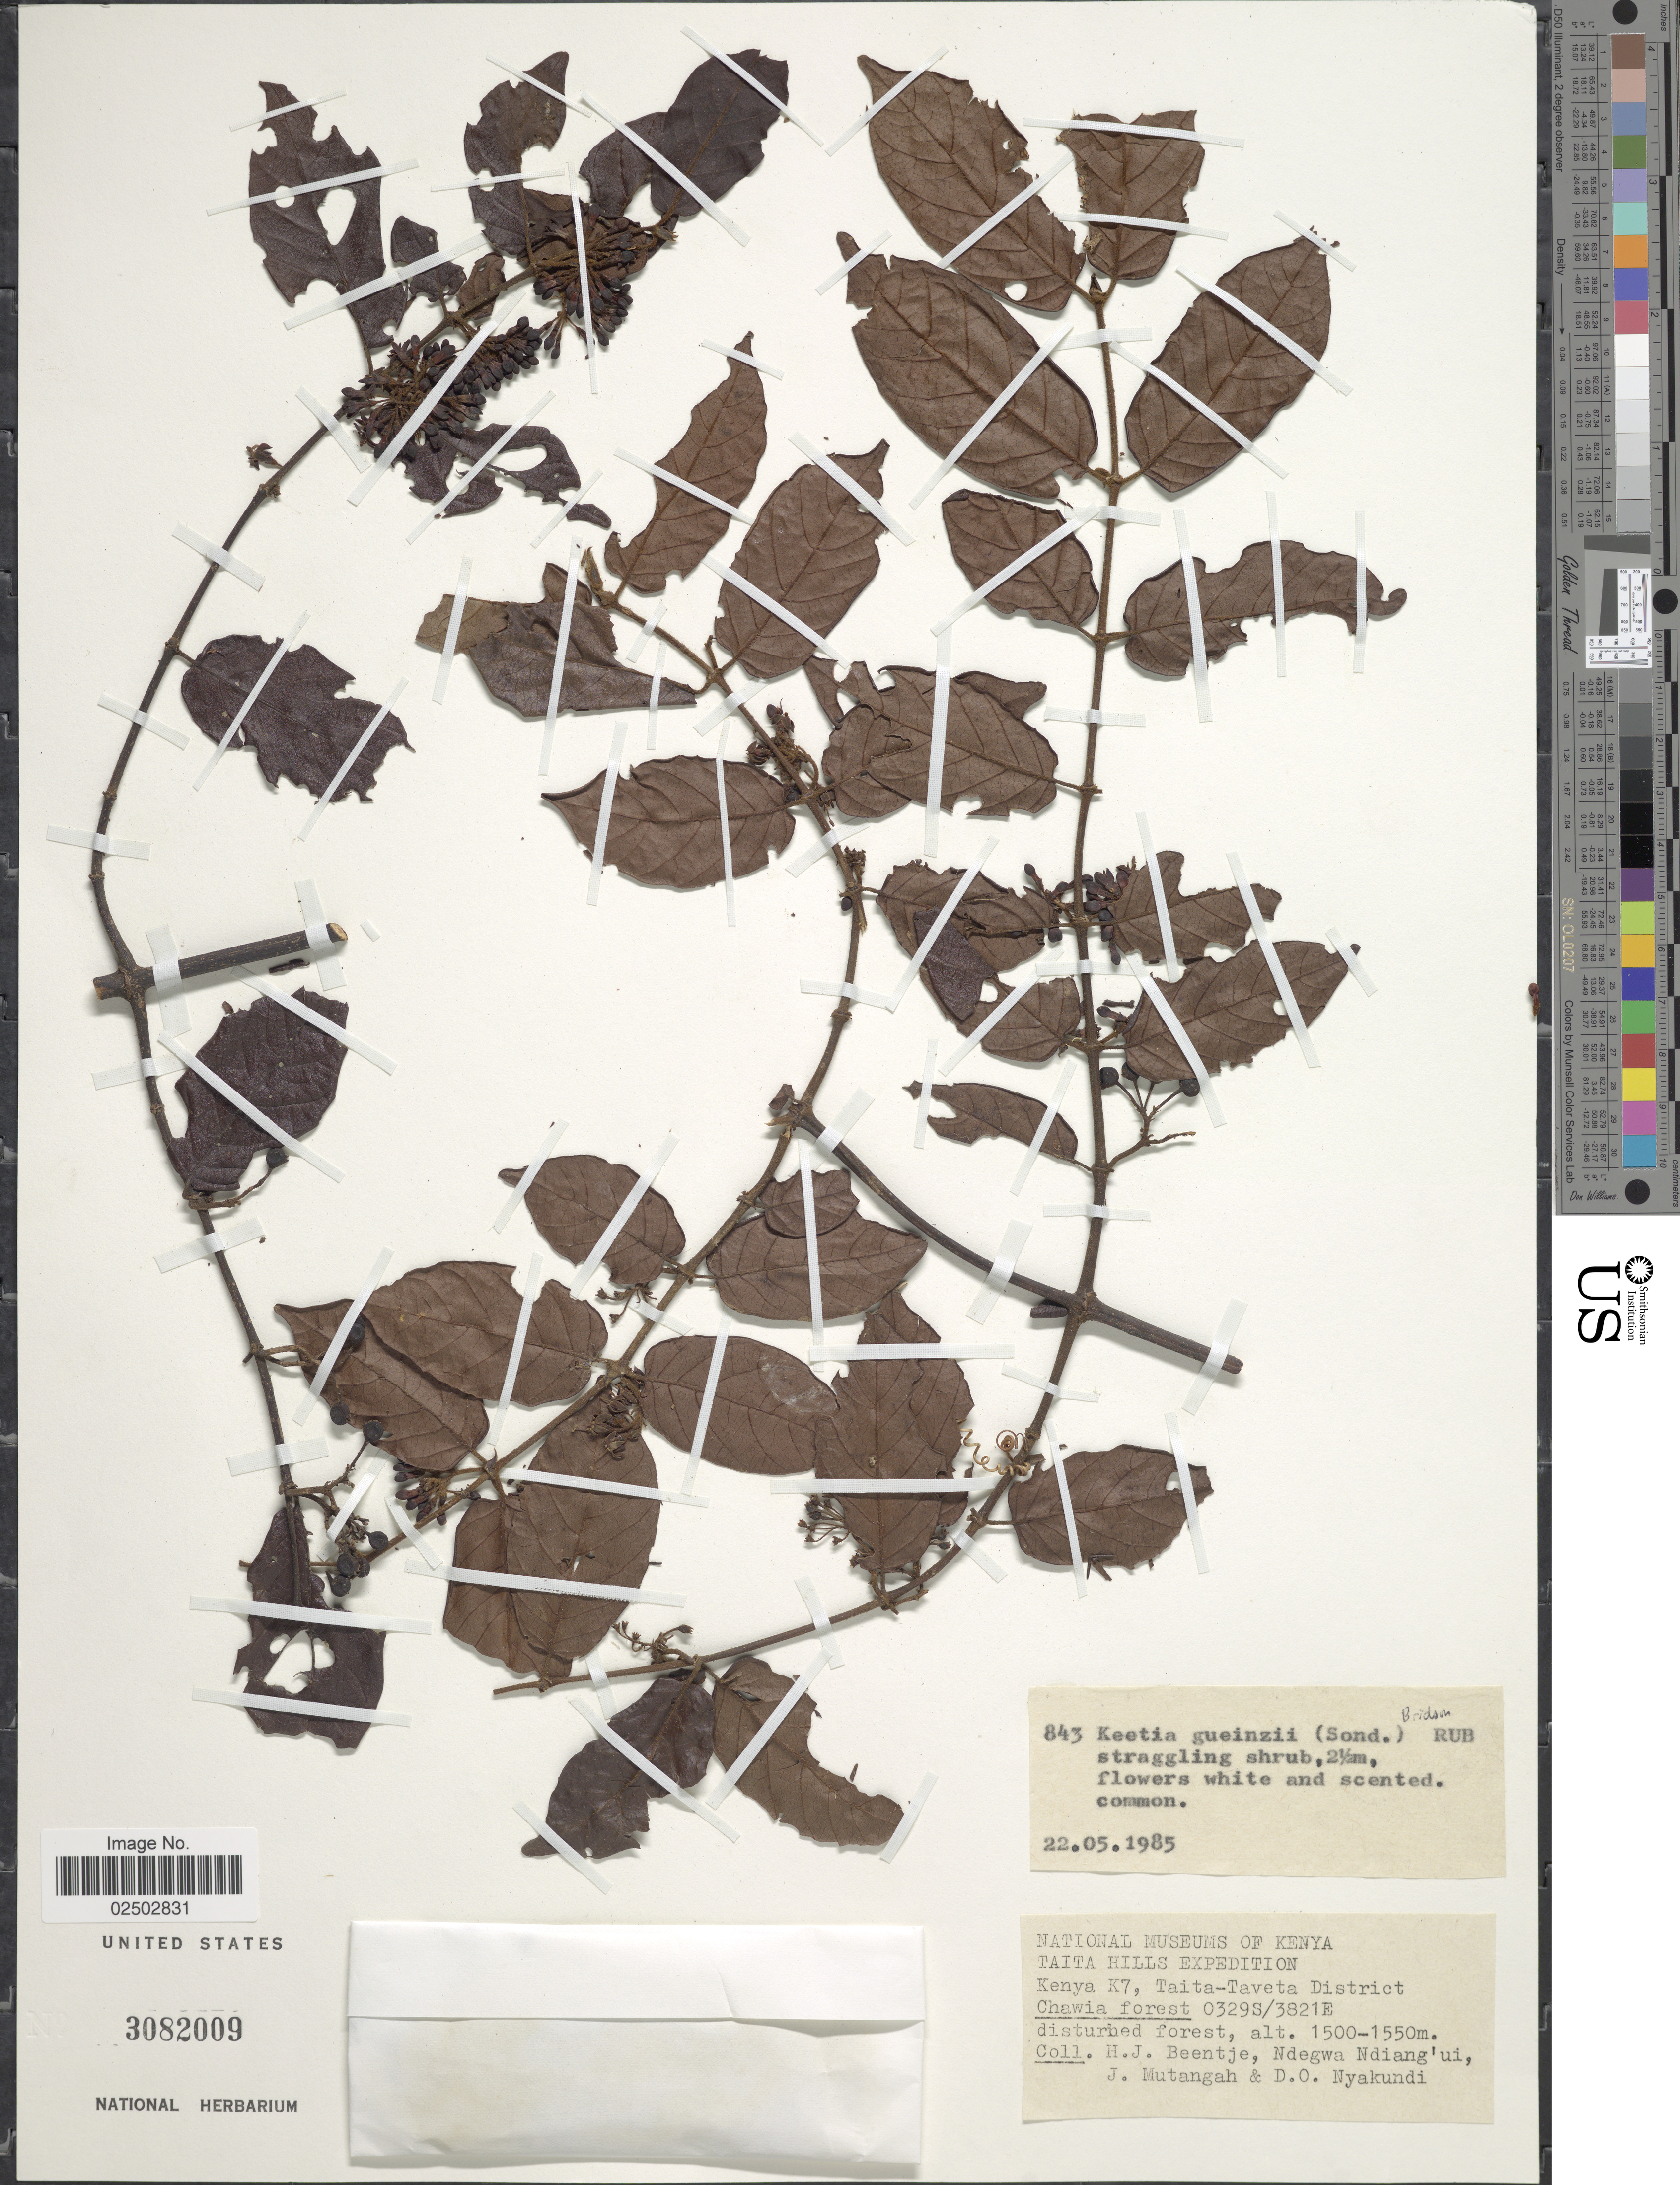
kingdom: Plantae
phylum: Tracheophyta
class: Magnoliopsida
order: Gentianales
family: Rubiaceae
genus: Keetia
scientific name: Keetia gueinzii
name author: (Sond.) Bridson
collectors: H. J. Beentje, Ndegwa Ndiang'ui, J. Mutangah & D. Nyakundi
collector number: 843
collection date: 1985-05-22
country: Kenya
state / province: Taita Taveta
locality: Taita Hills, Kenya, K7, Taita Taveta District, Chawia forest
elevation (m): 1500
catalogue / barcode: US 3082009